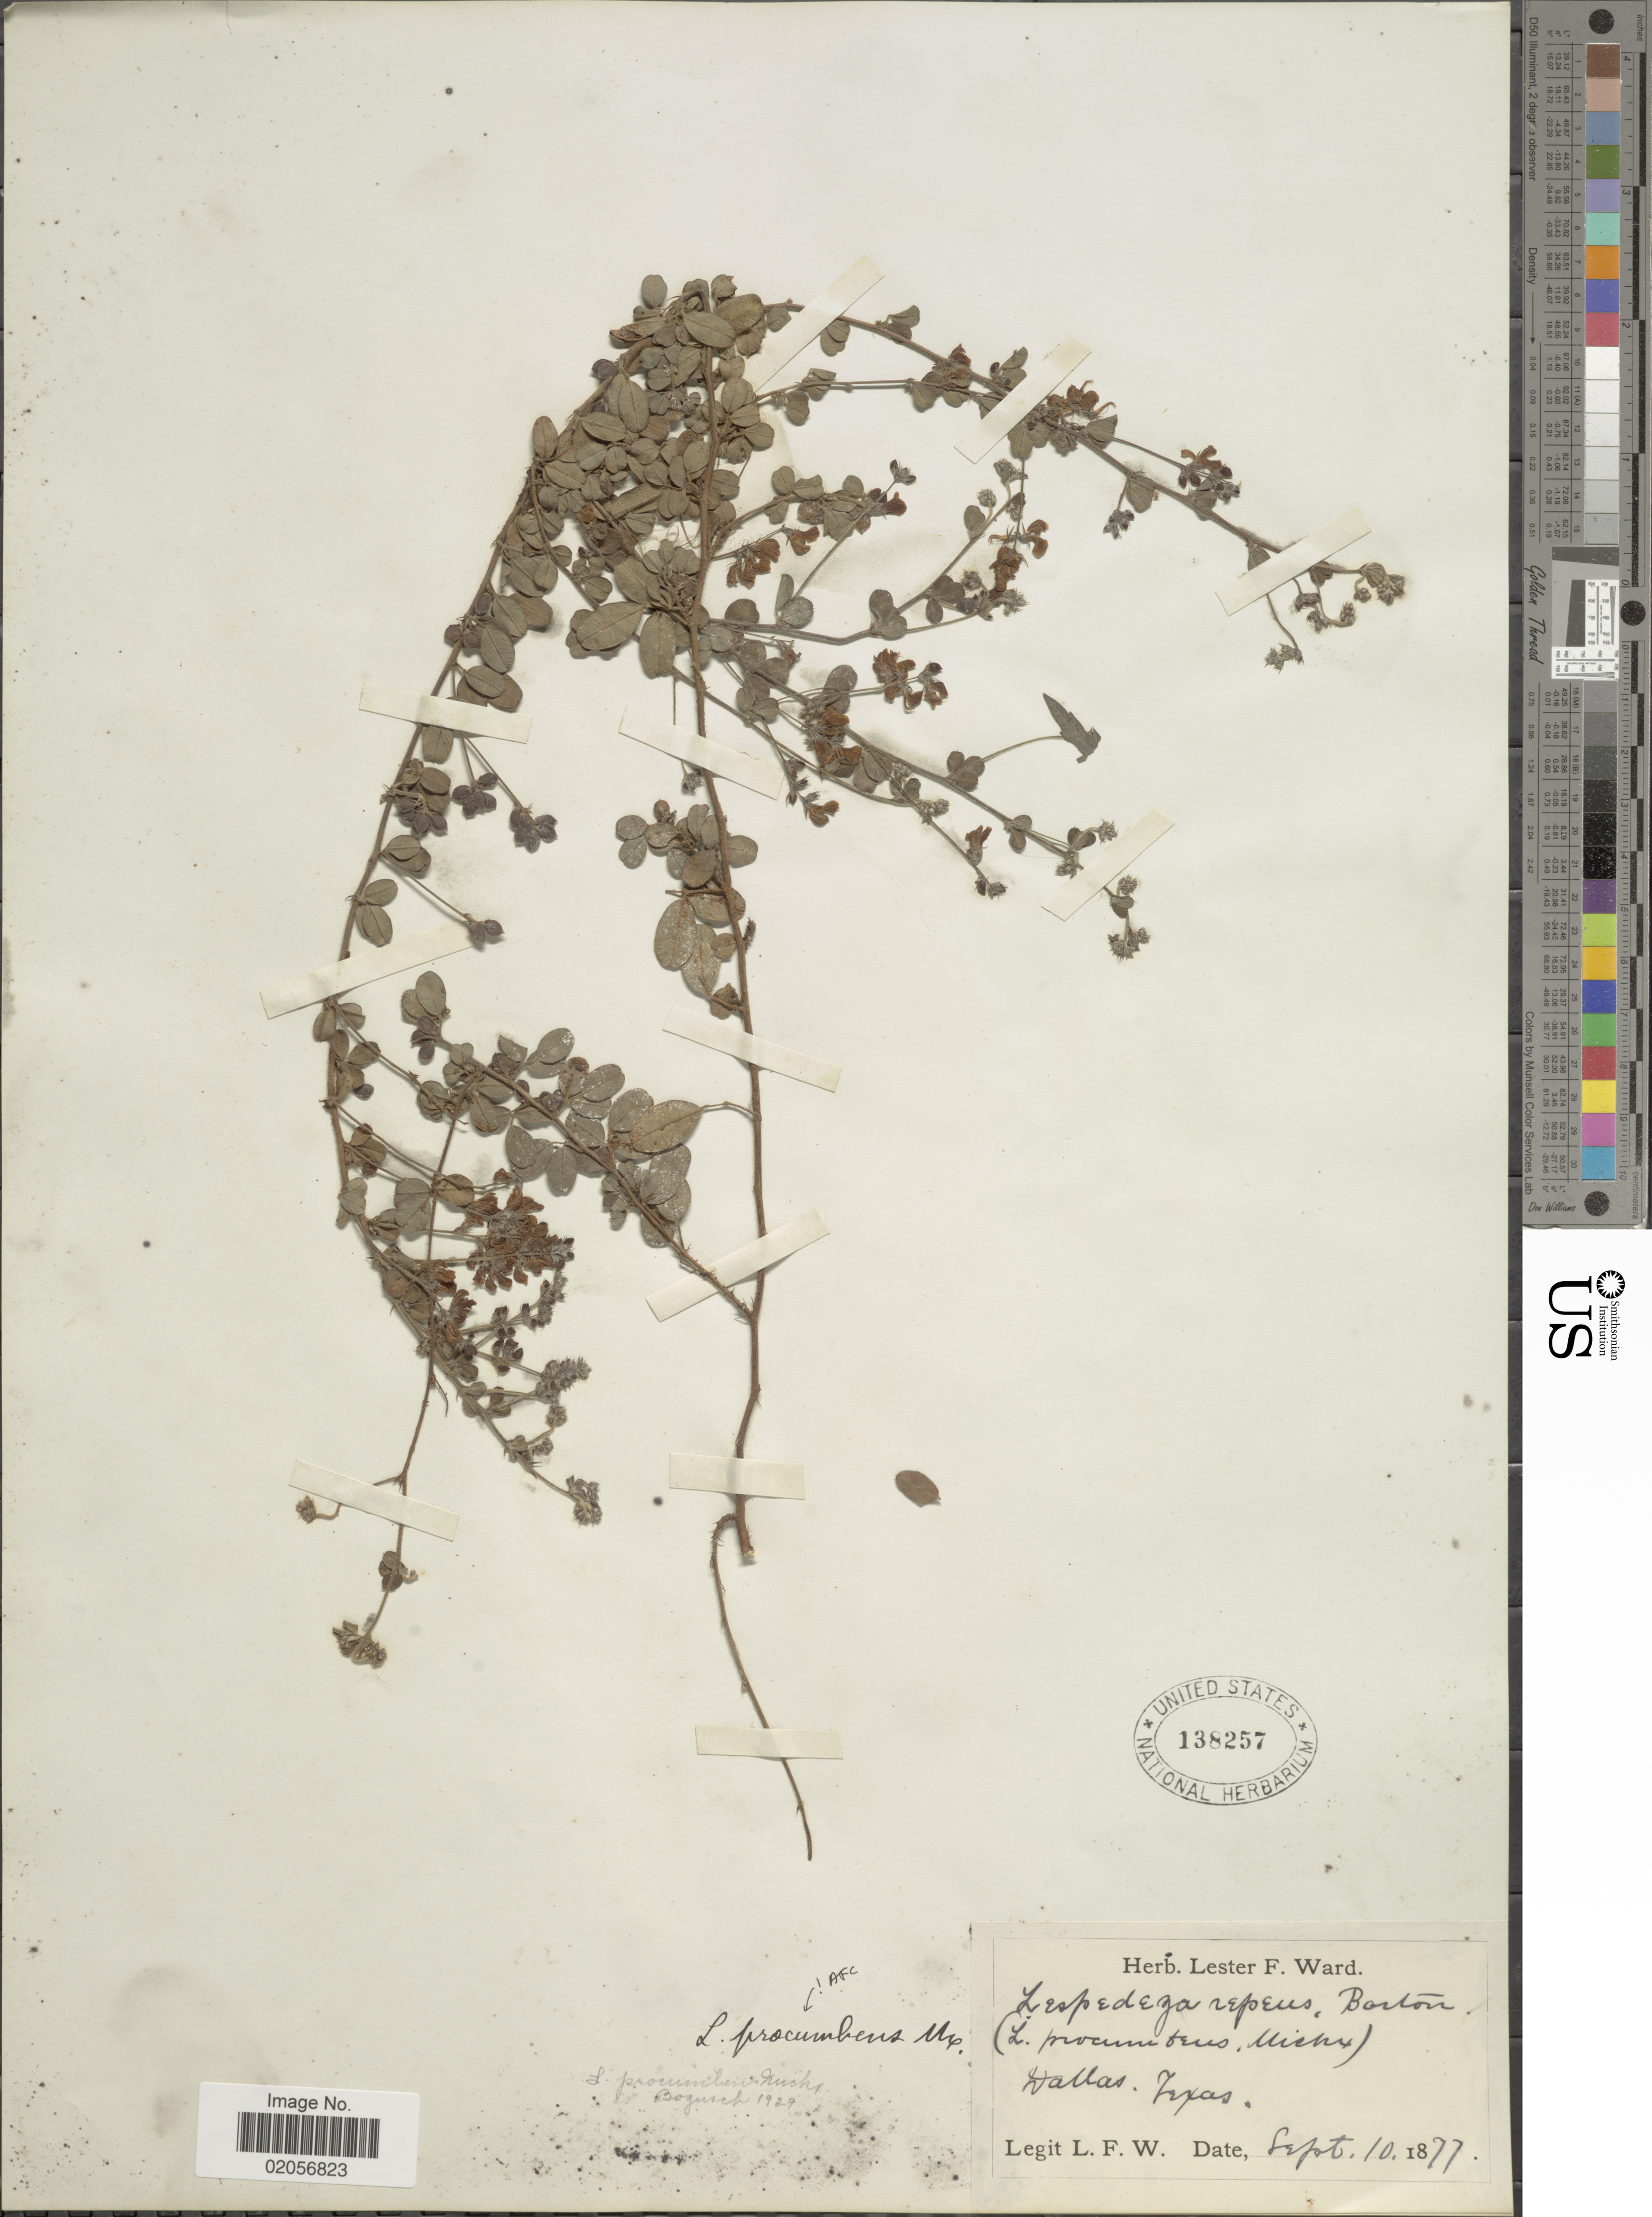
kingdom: Plantae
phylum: Tracheophyta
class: Magnoliopsida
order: Fabales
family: Fabaceae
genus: Lespedeza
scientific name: Lespedeza procumbens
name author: Michx.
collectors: L. F. Ward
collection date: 1877-09-10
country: United States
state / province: Texas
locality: Dallas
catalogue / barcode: US 138257